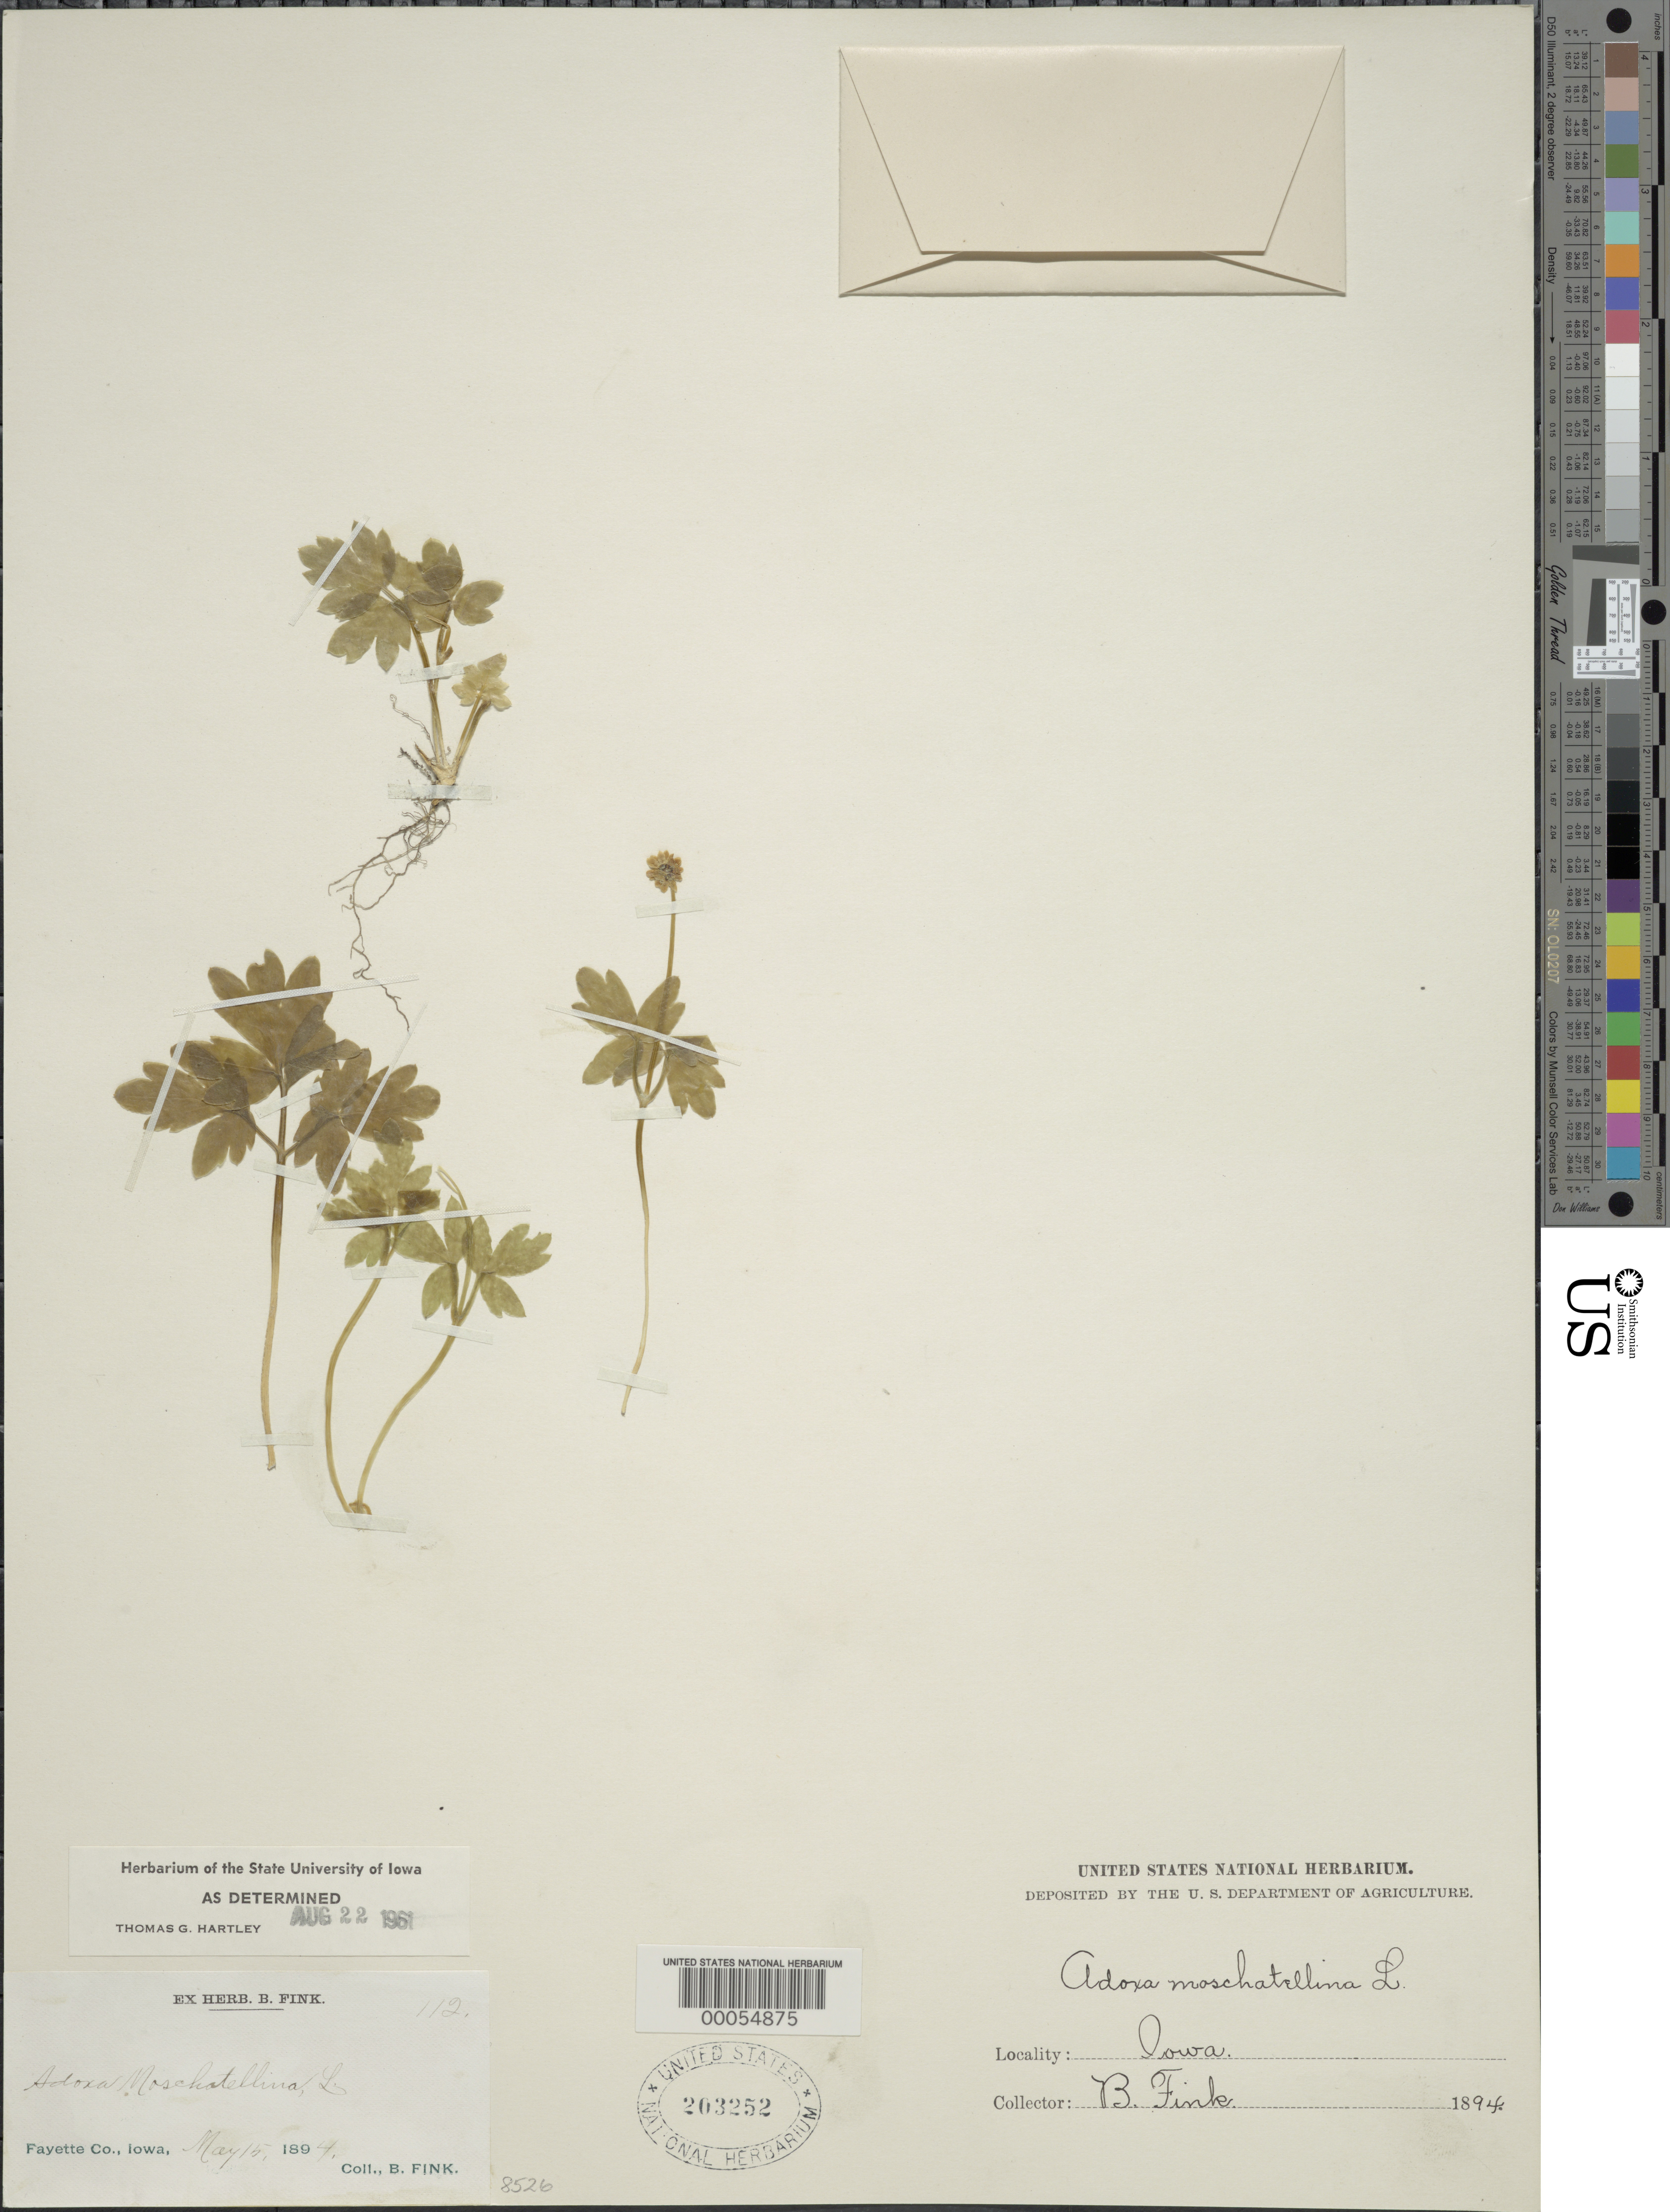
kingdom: Plantae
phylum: Tracheophyta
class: Magnoliopsida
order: Dipsacales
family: Viburnaceae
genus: Adoxa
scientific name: Adoxa moschatellina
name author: L.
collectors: B. Fink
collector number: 112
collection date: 1894-05-15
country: United States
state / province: Iowa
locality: Fayette Co.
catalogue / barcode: US 203252